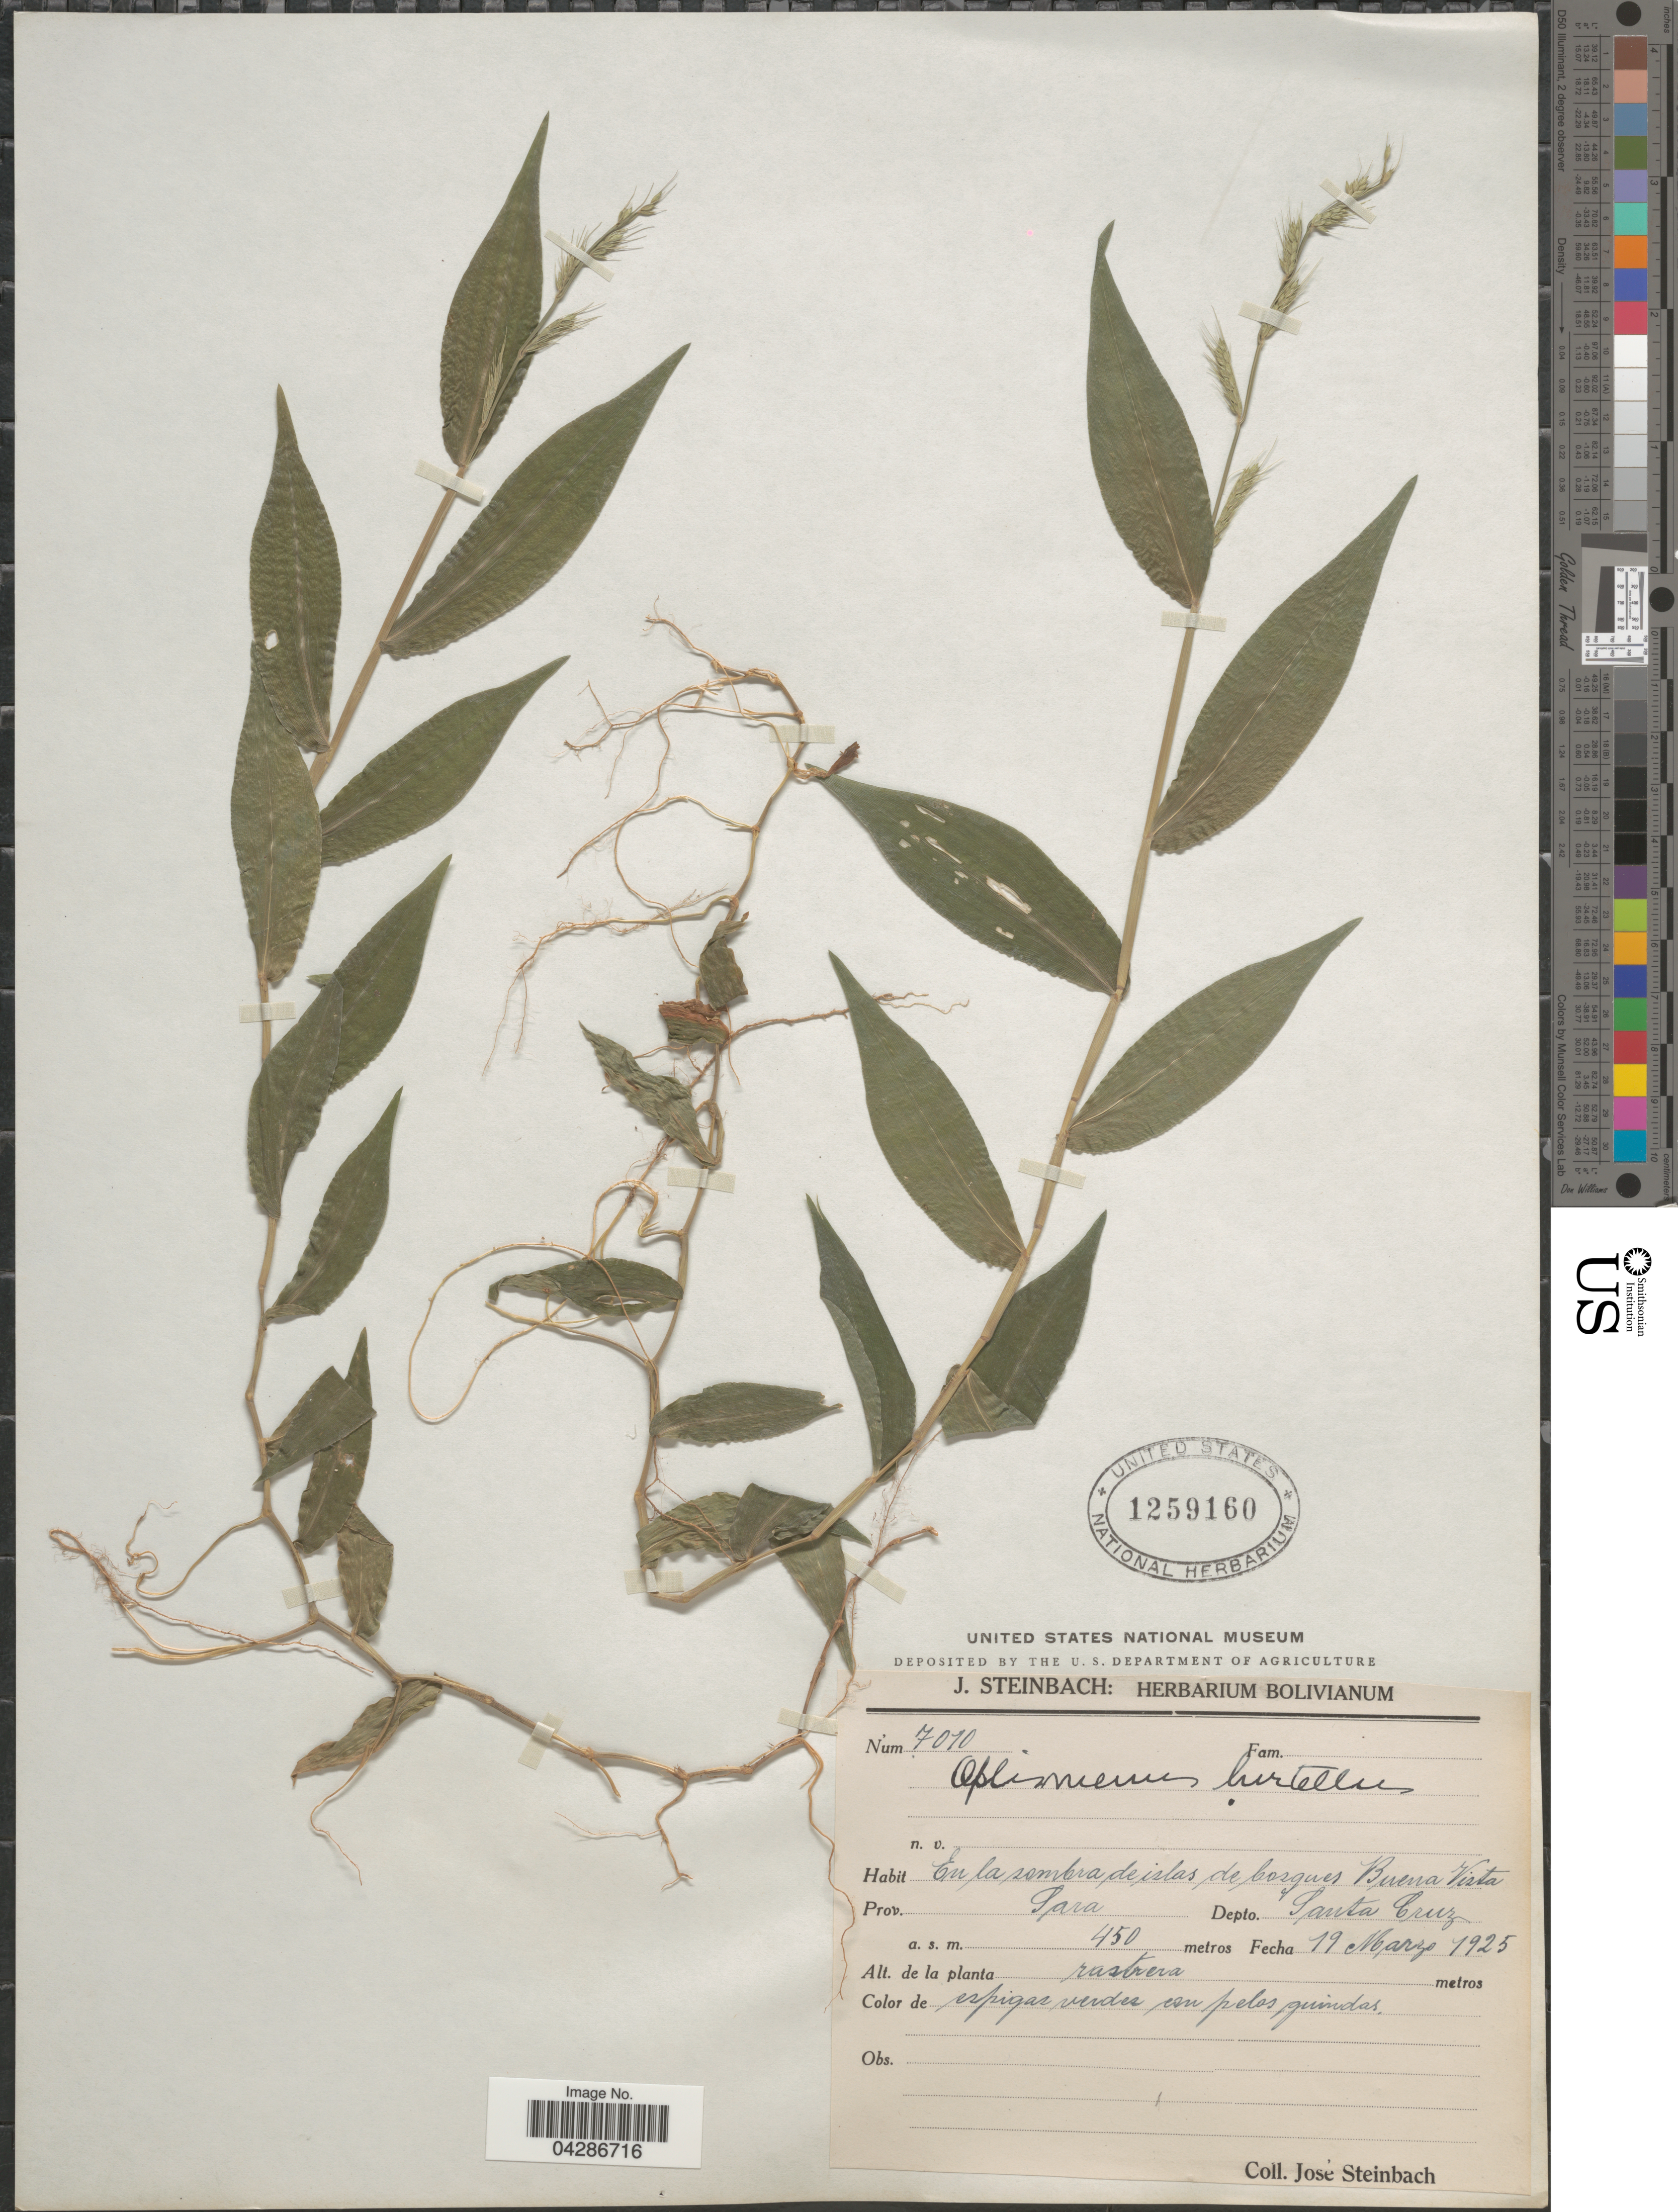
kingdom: Plantae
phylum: Tracheophyta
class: Liliopsida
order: Poales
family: Poaceae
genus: Oplismenus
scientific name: Oplismenus hirtellus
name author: (L.) P. Beauv.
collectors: J. Steinbach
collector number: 7010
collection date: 1925-03-19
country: Bolivia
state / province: Santa Cruz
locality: En la sombra de islas de bosques Buena Vista. Prov. Sara. Depto. Santa Cruz.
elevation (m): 450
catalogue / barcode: US 1259160